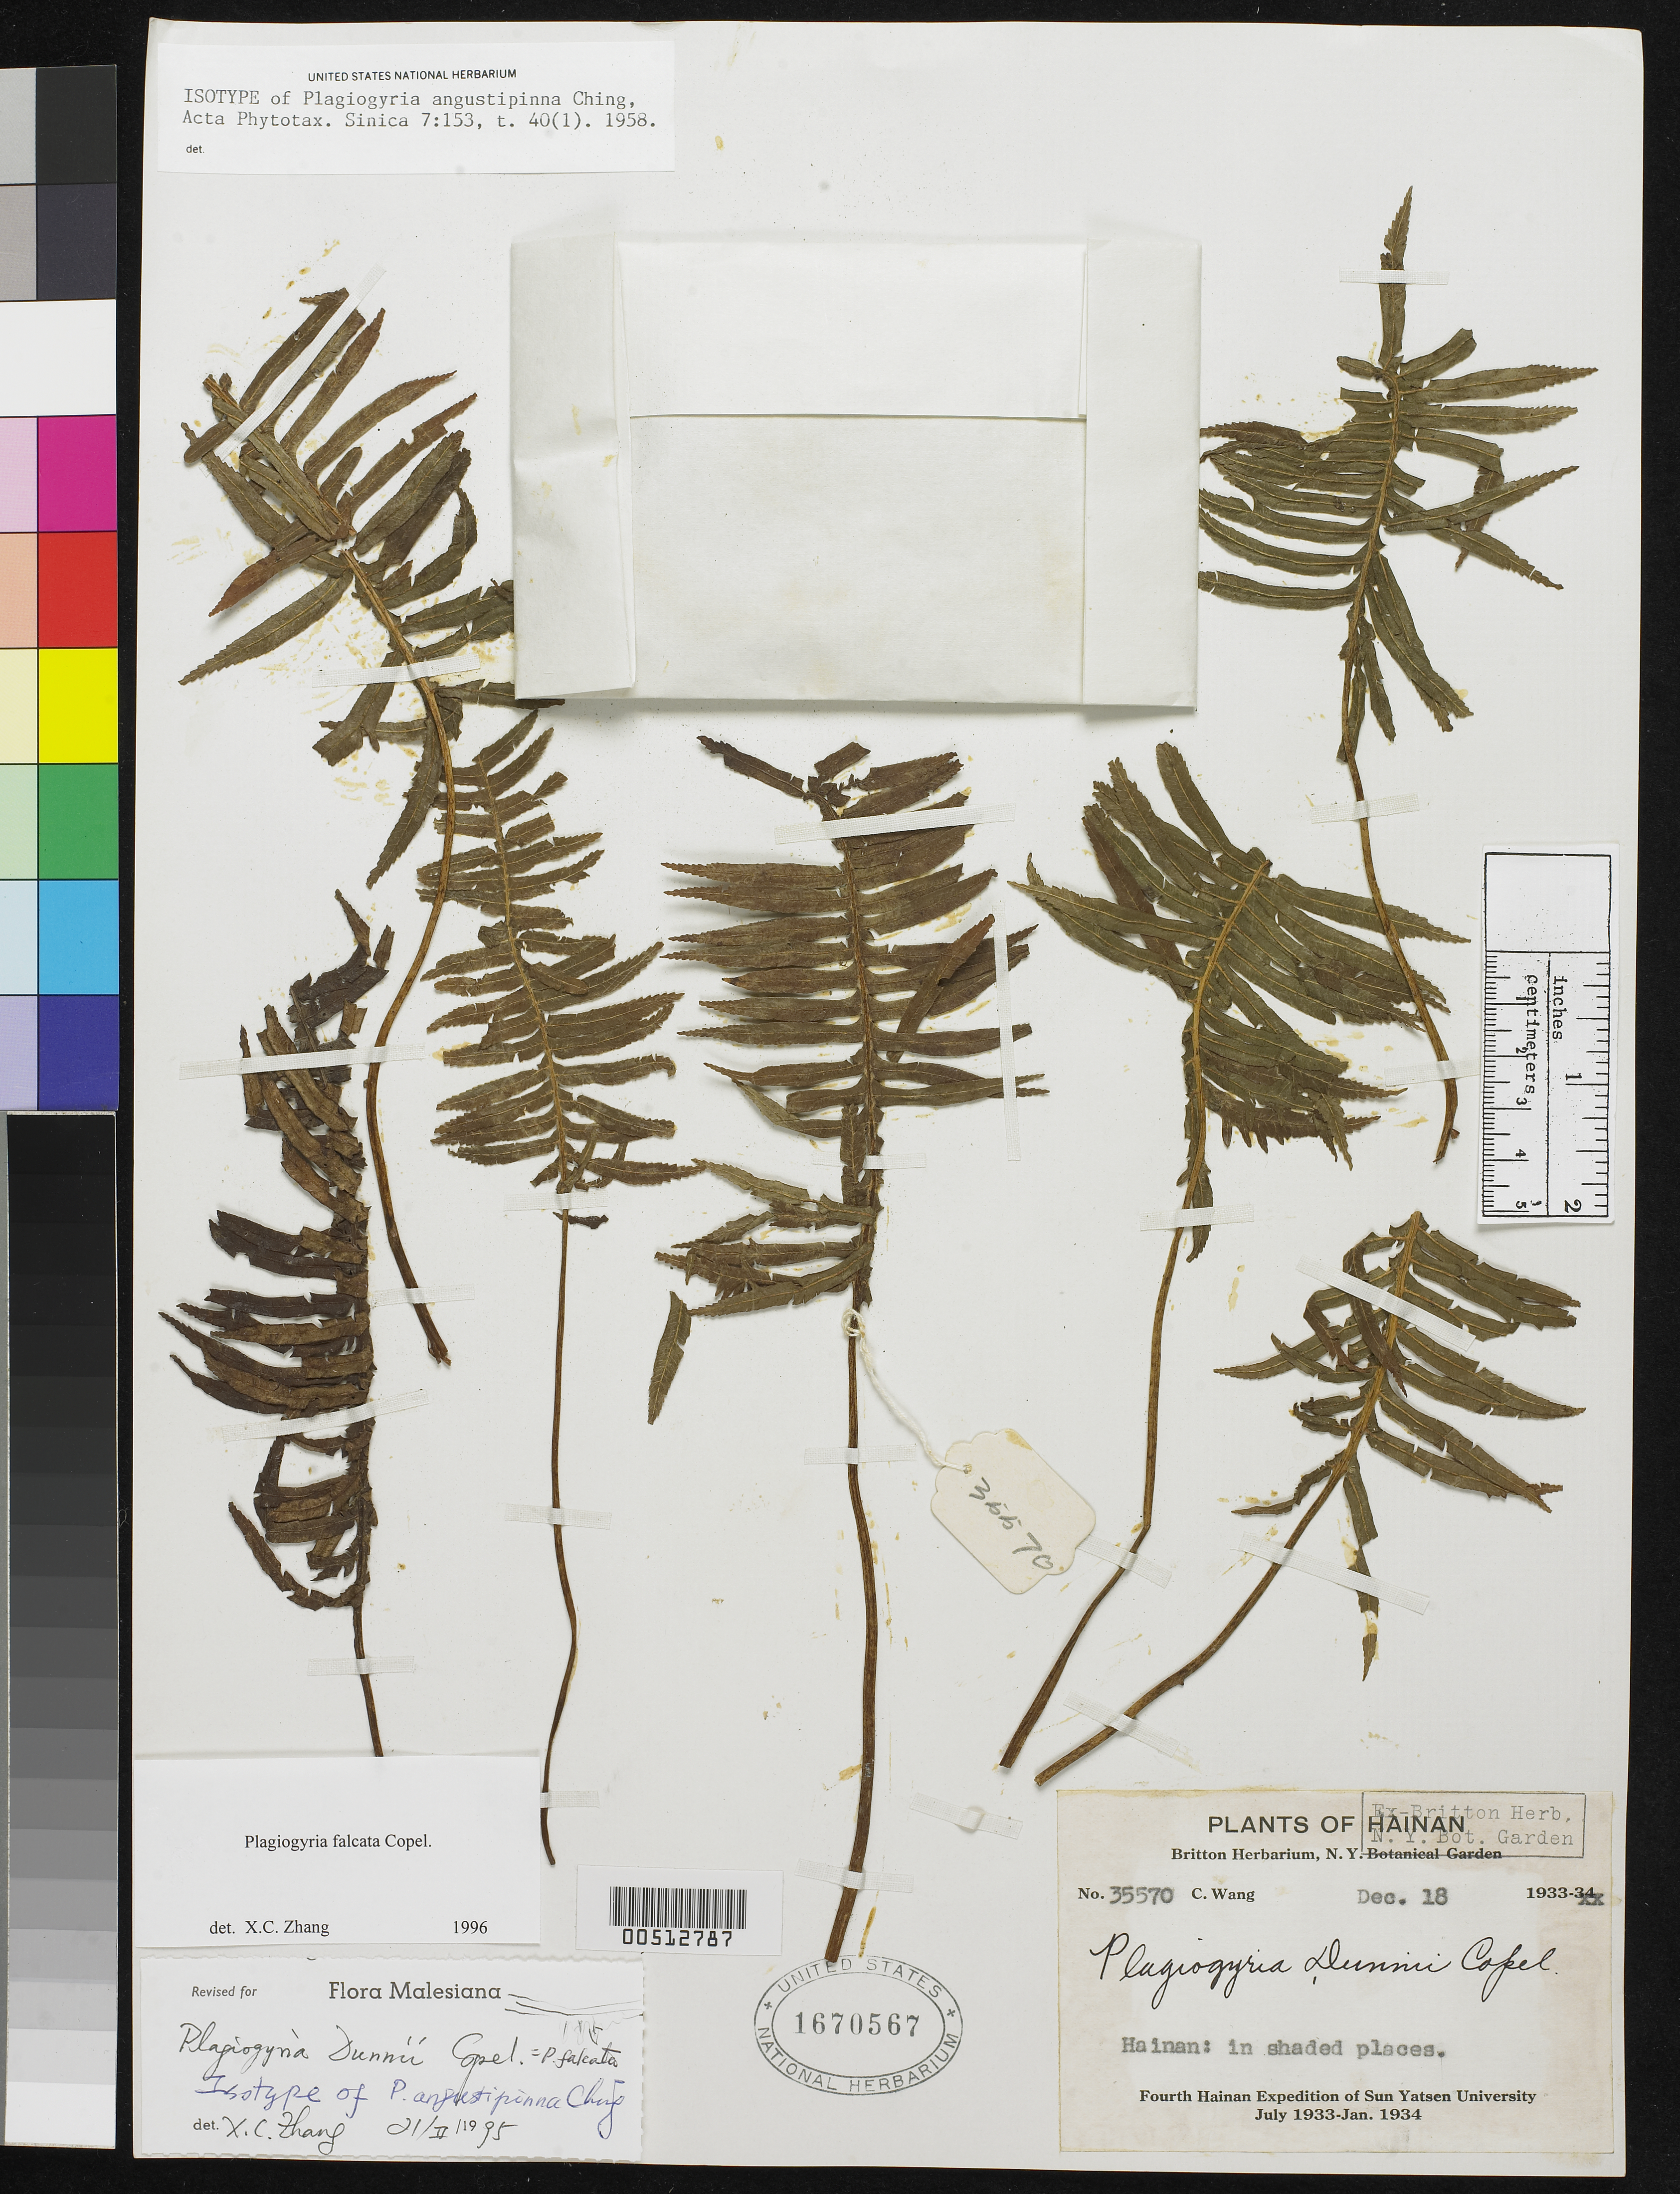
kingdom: Plantae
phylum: Tracheophyta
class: Polypodiopsida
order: Cyatheales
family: Plagiogyriaceae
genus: Plagiogyria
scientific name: Plagiogyria angustipinna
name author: Ching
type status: Isotype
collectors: C. Wang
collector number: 33570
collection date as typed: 18 Dec 1933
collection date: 1933-12-18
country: China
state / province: Hainan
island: Hainan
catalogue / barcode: US 1670567